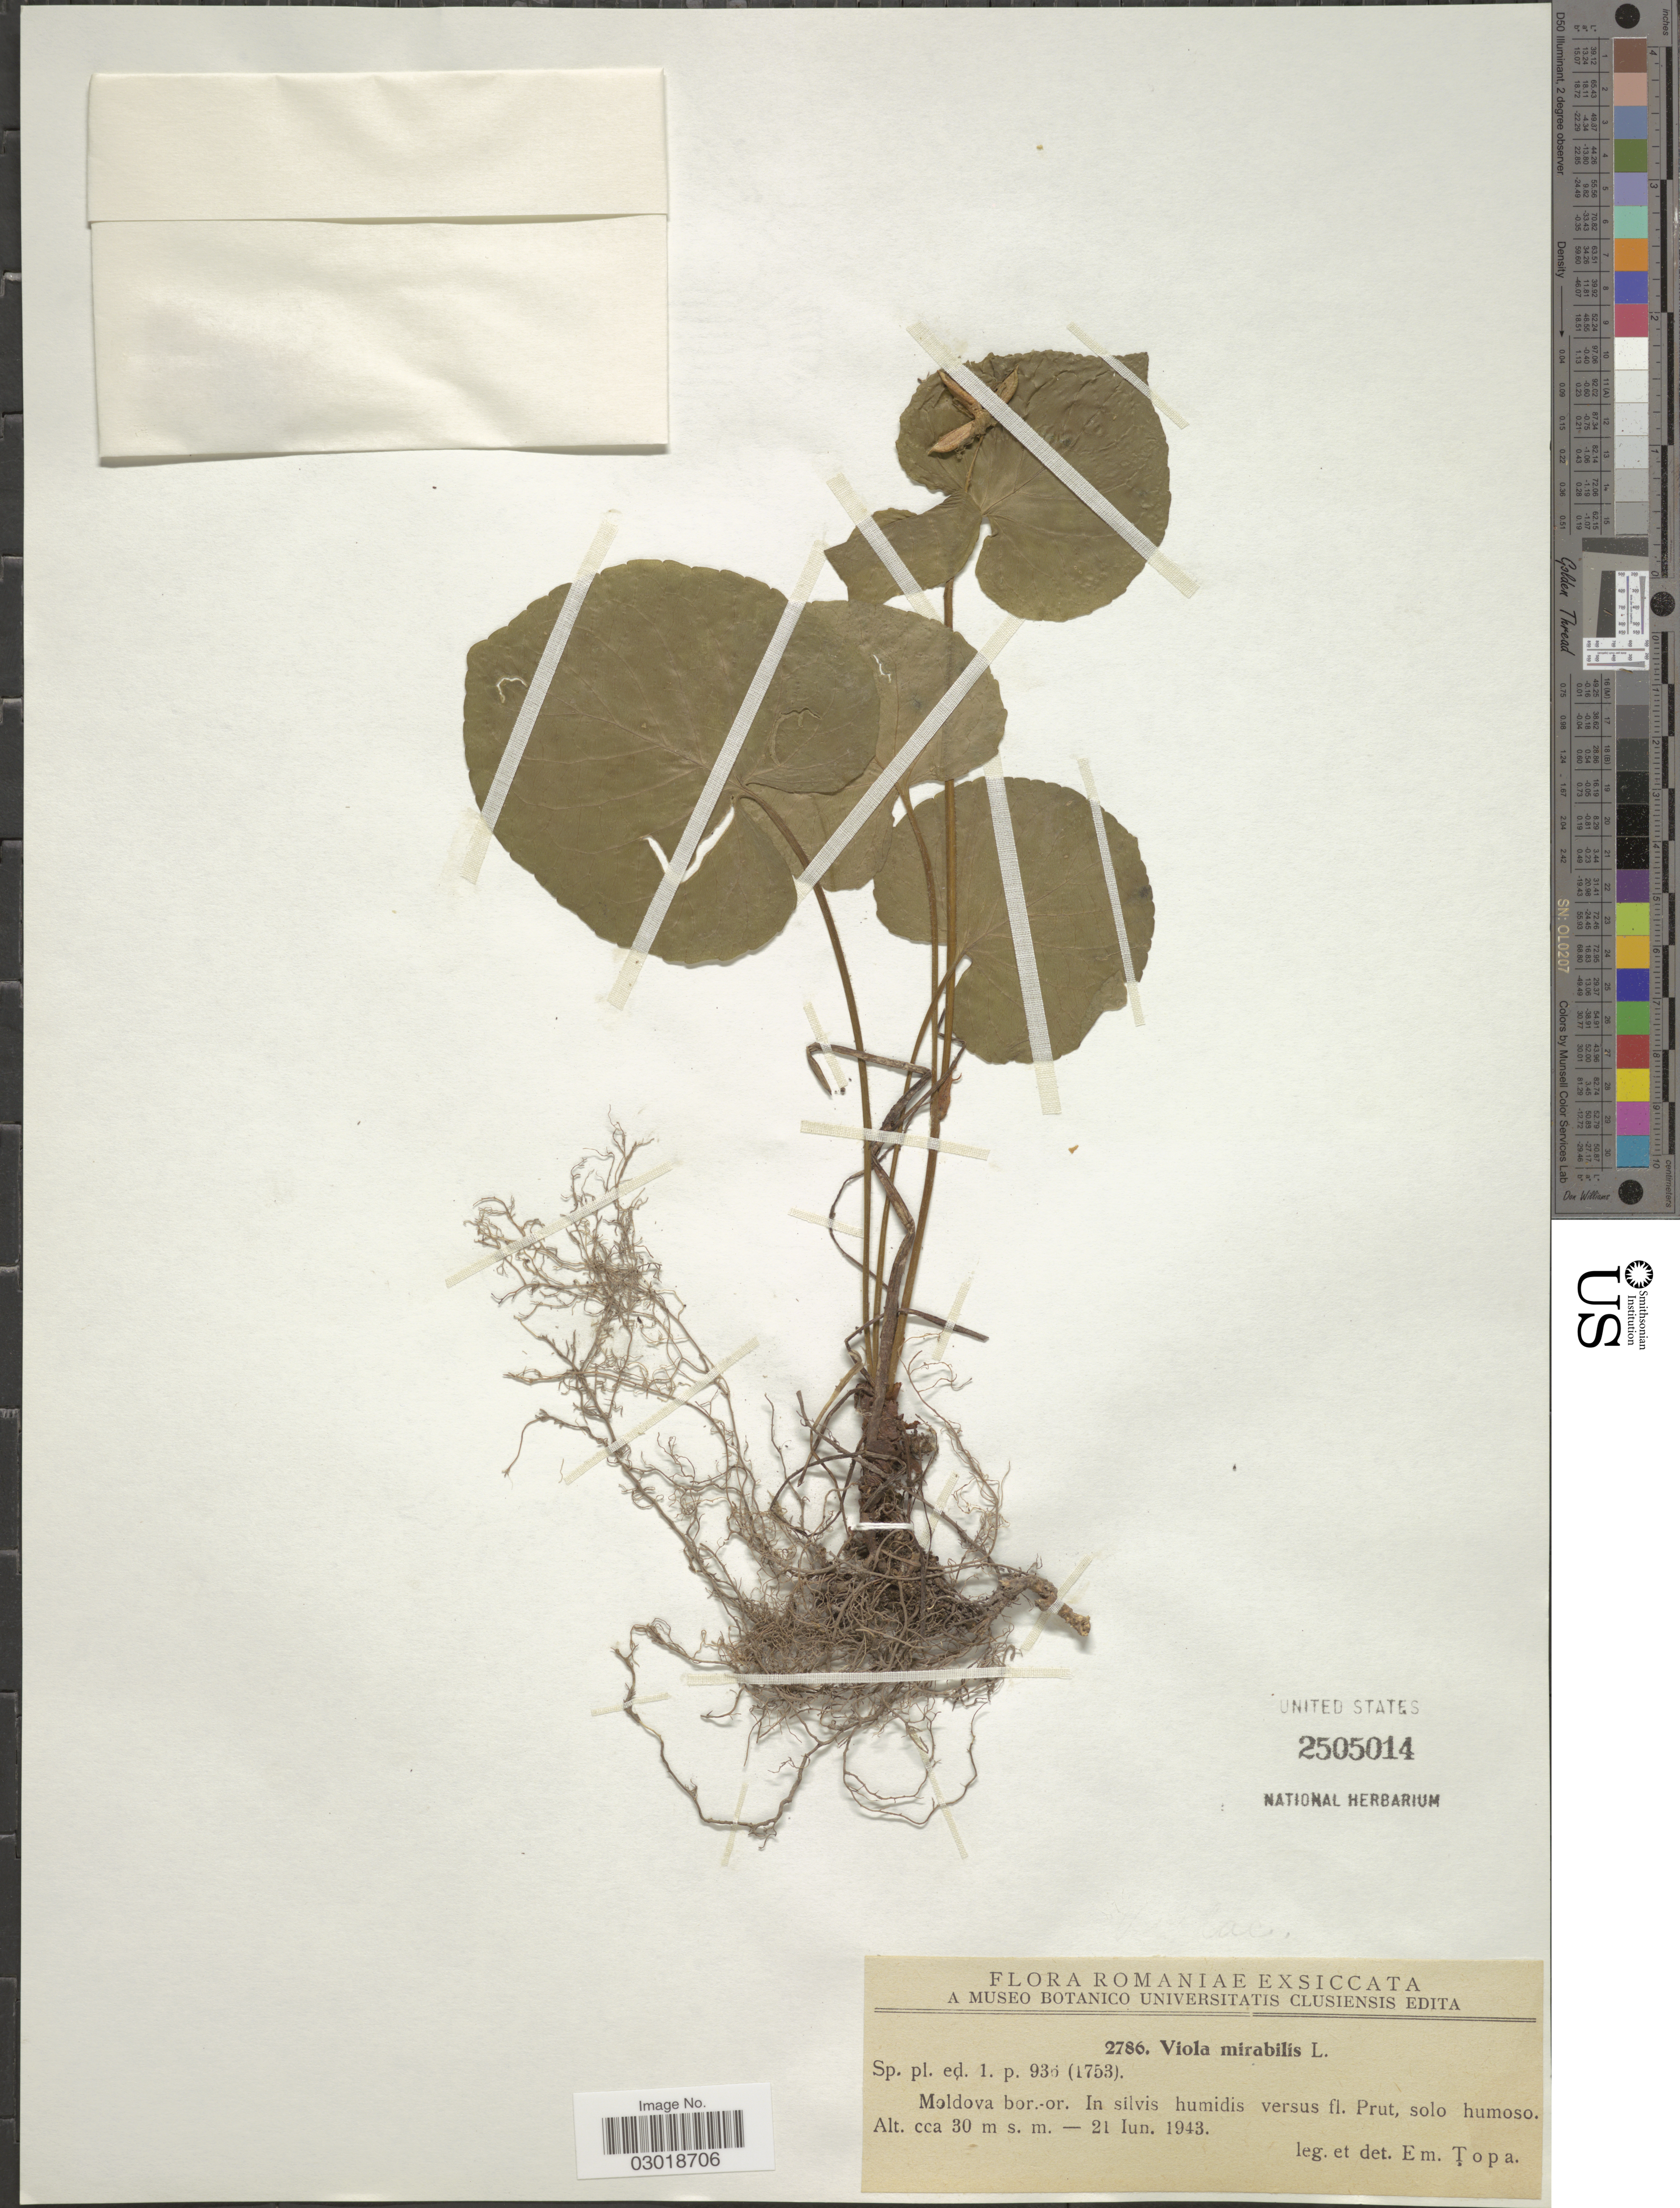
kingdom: Plantae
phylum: Tracheophyta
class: Magnoliopsida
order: Malpighiales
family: Violaceae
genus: Viola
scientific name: Viola mirabilis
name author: L.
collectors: E. Topa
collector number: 2786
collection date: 1943-06-21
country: Romania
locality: Moldova bor. or. In silvis humidis versus fl. Prut, solo humoso.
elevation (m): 30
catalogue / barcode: US 2505014